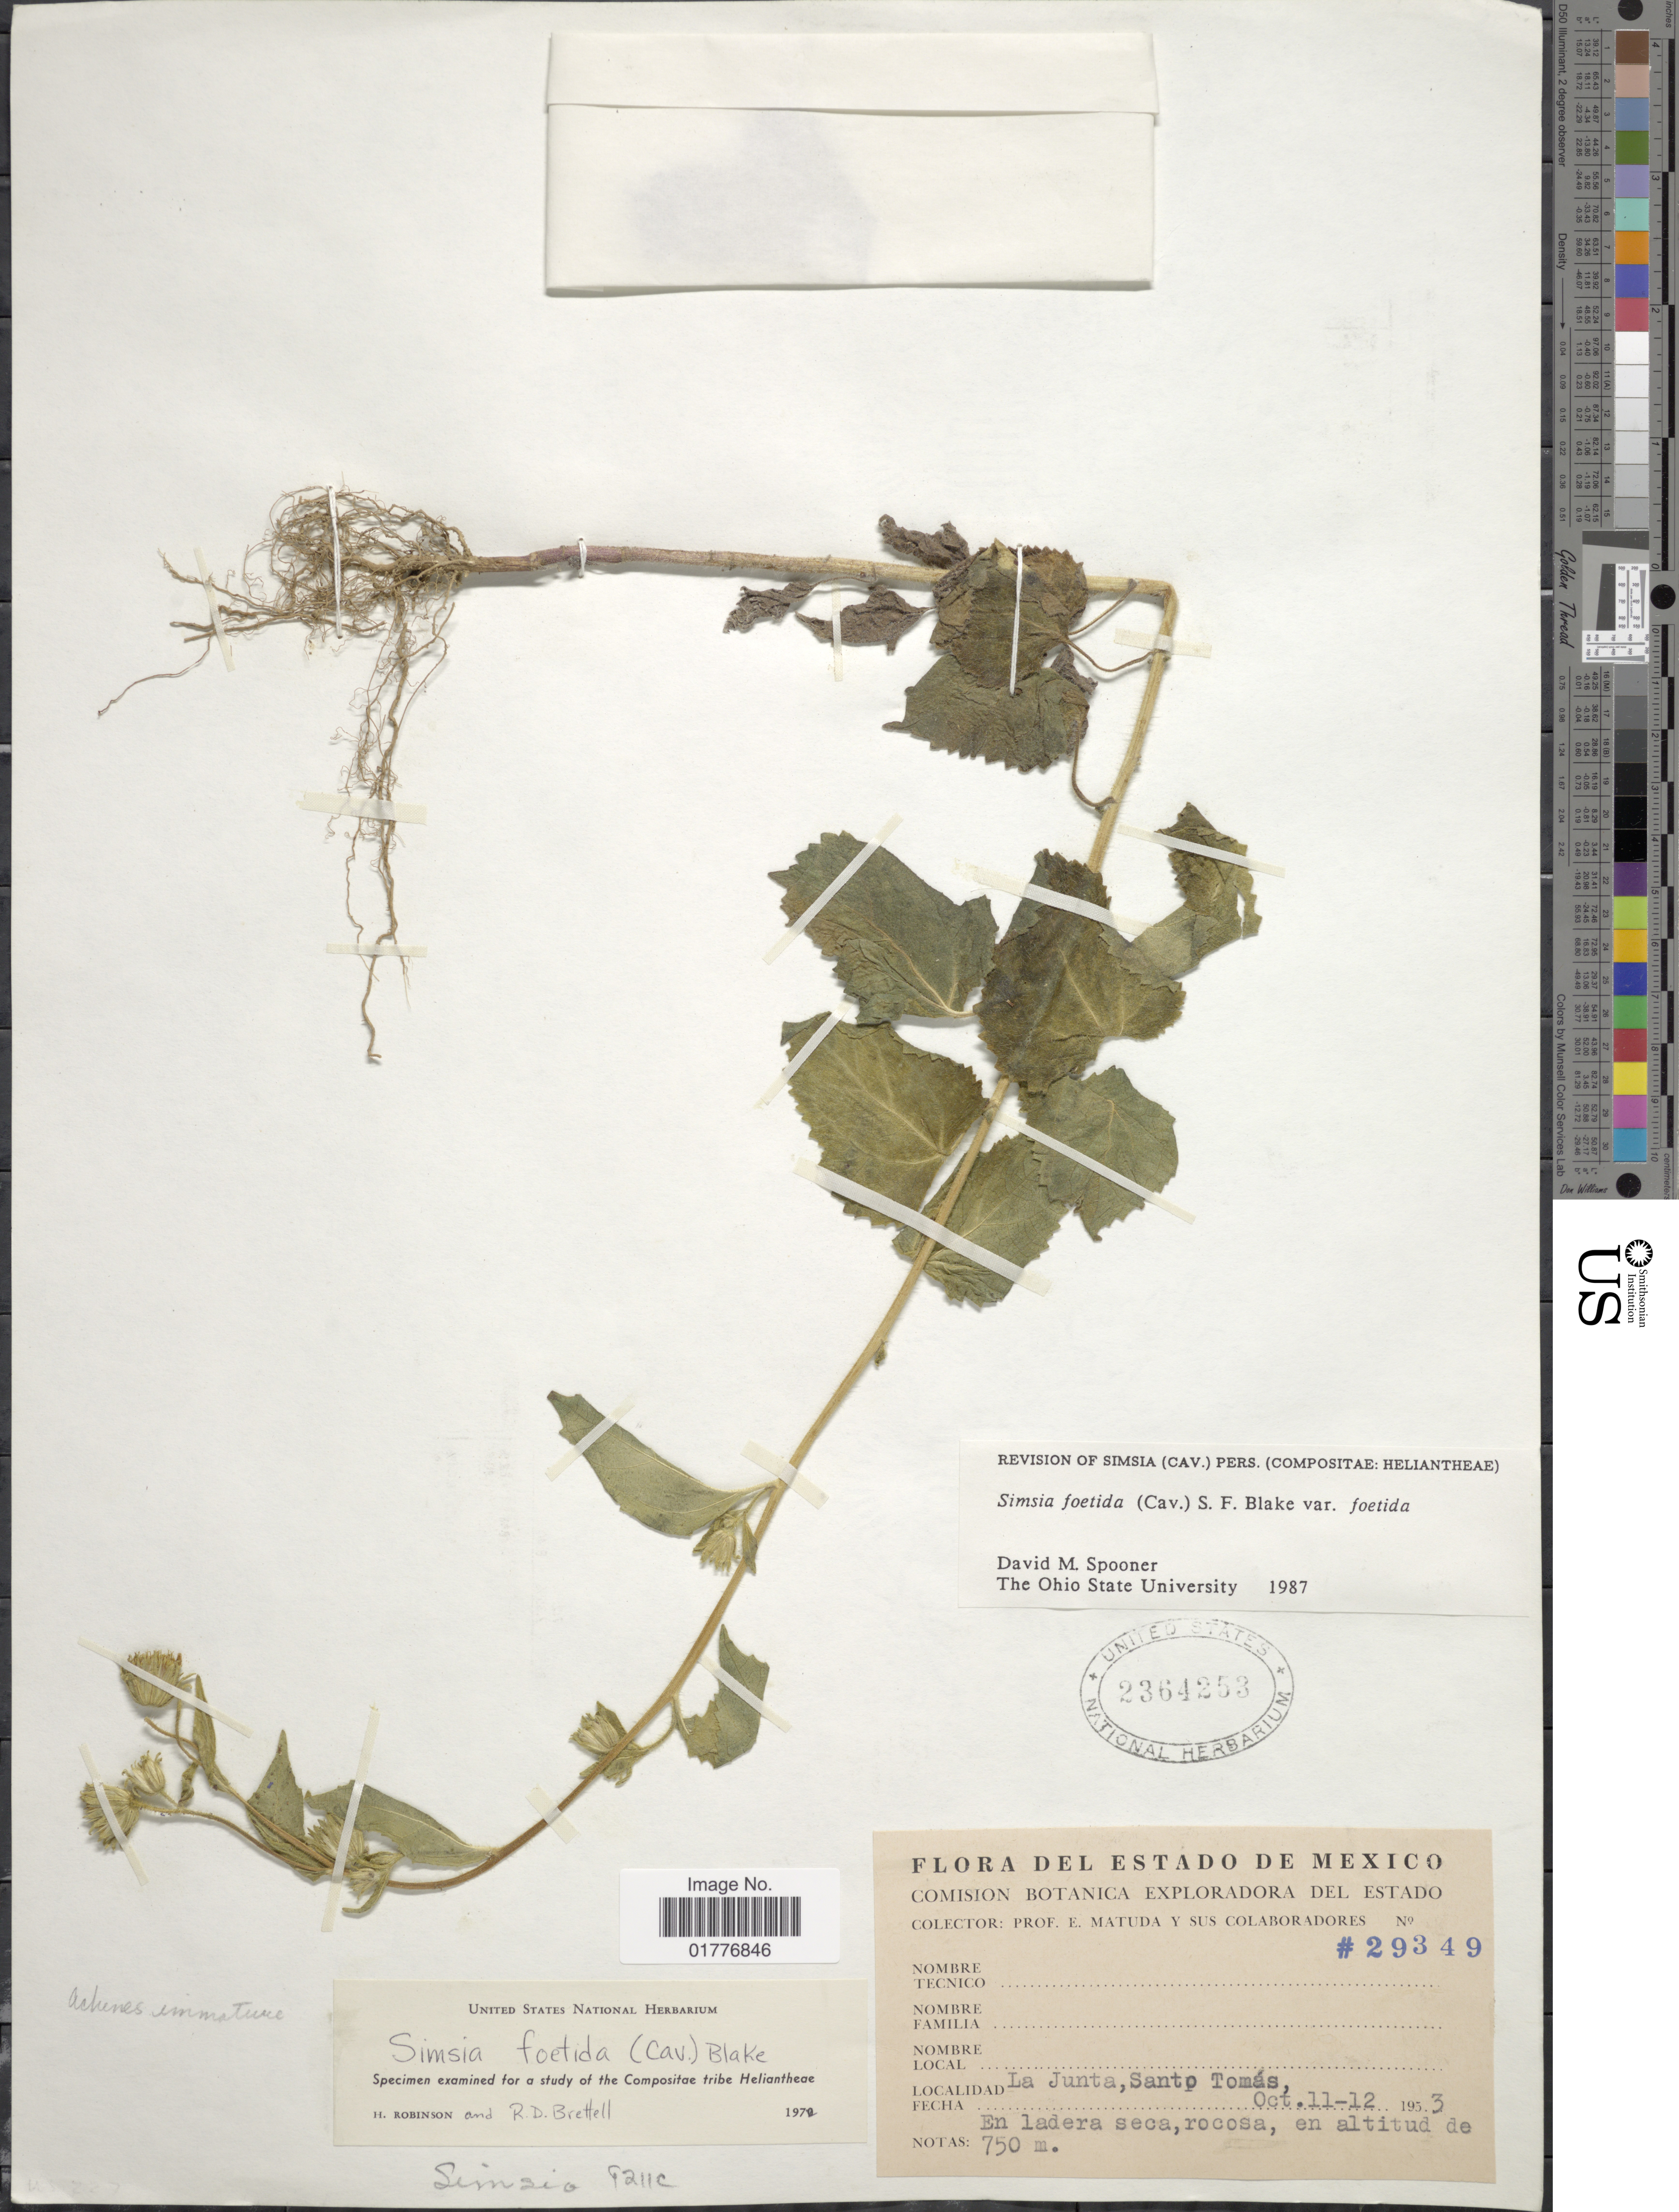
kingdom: Plantae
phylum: Tracheophyta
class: Magnoliopsida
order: Asterales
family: Asteraceae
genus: Simsia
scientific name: Simsia foetida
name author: (Cav.) S.F. Blake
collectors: E. Matuda & et al.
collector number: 29349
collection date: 1953-12-11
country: Mexico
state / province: México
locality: Estado de Mexico, La Junta, Santo Tomas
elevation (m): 750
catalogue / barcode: US 2364253